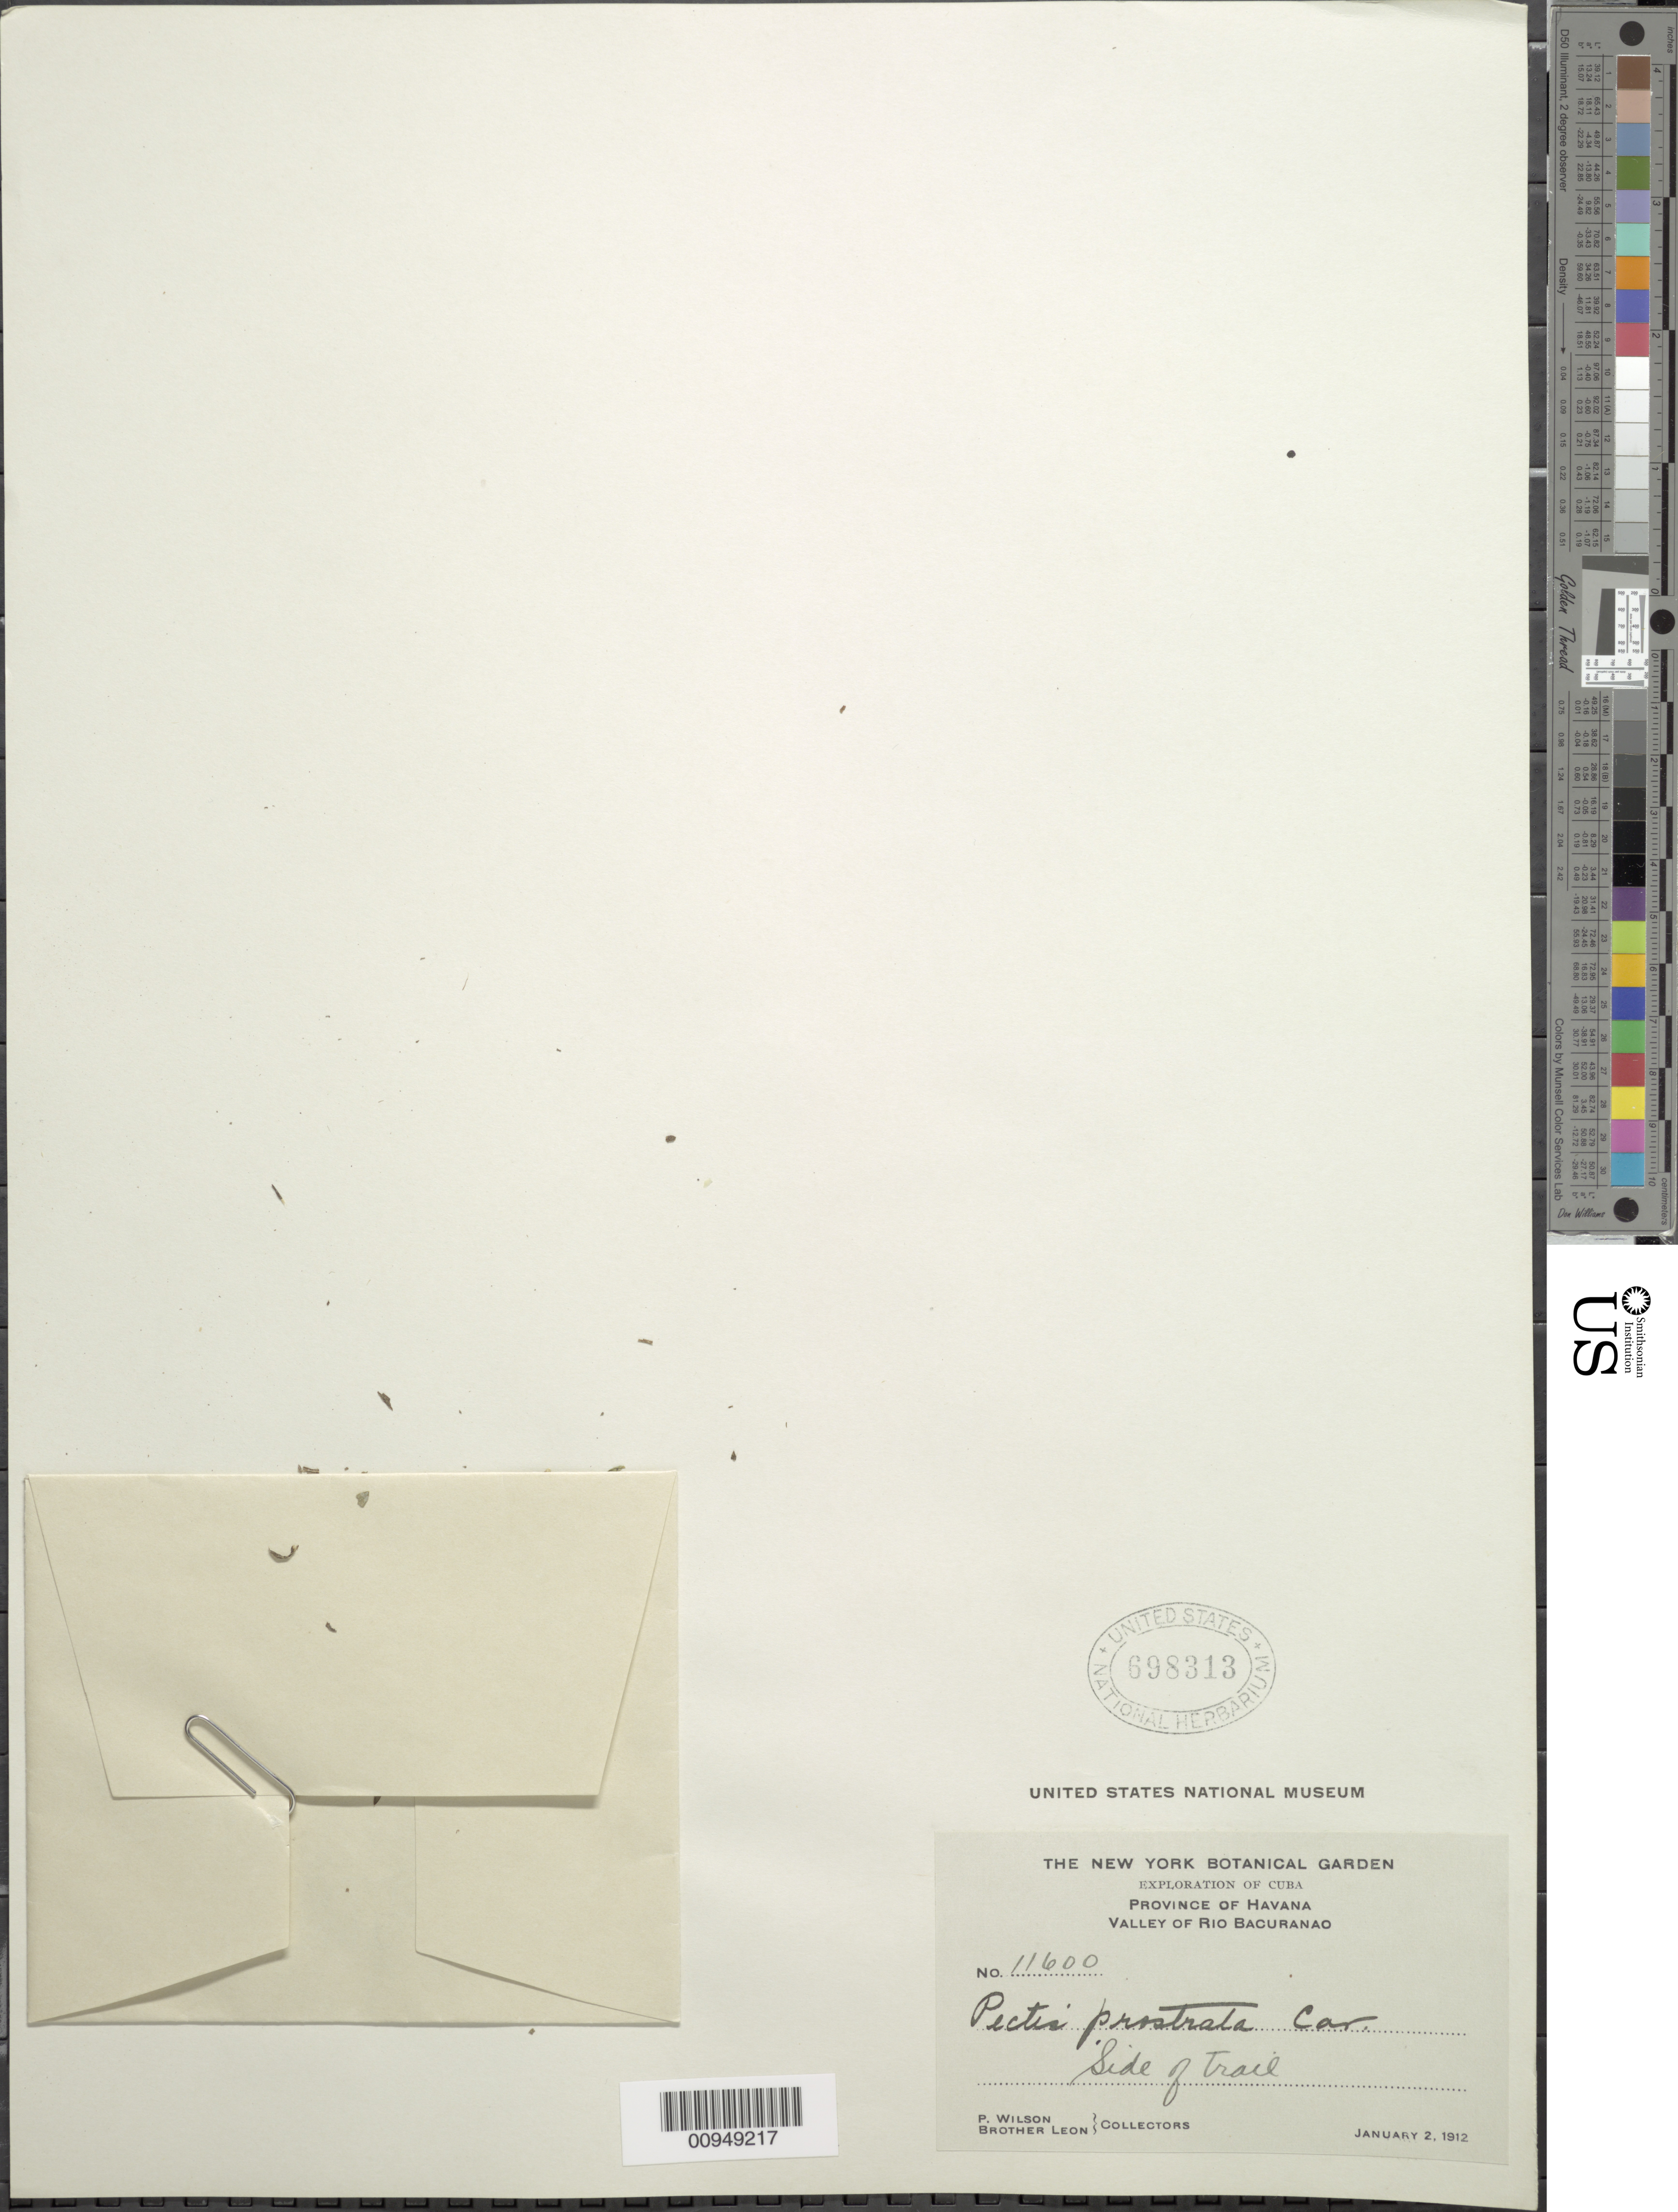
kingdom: Plantae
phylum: Tracheophyta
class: Magnoliopsida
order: Asterales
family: Asteraceae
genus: Pectis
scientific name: Pectis prostrata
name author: Cav.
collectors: P. Wilson & Bro. León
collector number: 11600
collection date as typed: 02 Jan 1912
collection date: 1912-01-02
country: Cuba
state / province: La Habana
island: Cuba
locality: Valley of Rio Bacuranao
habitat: Side of trail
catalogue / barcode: US 698313